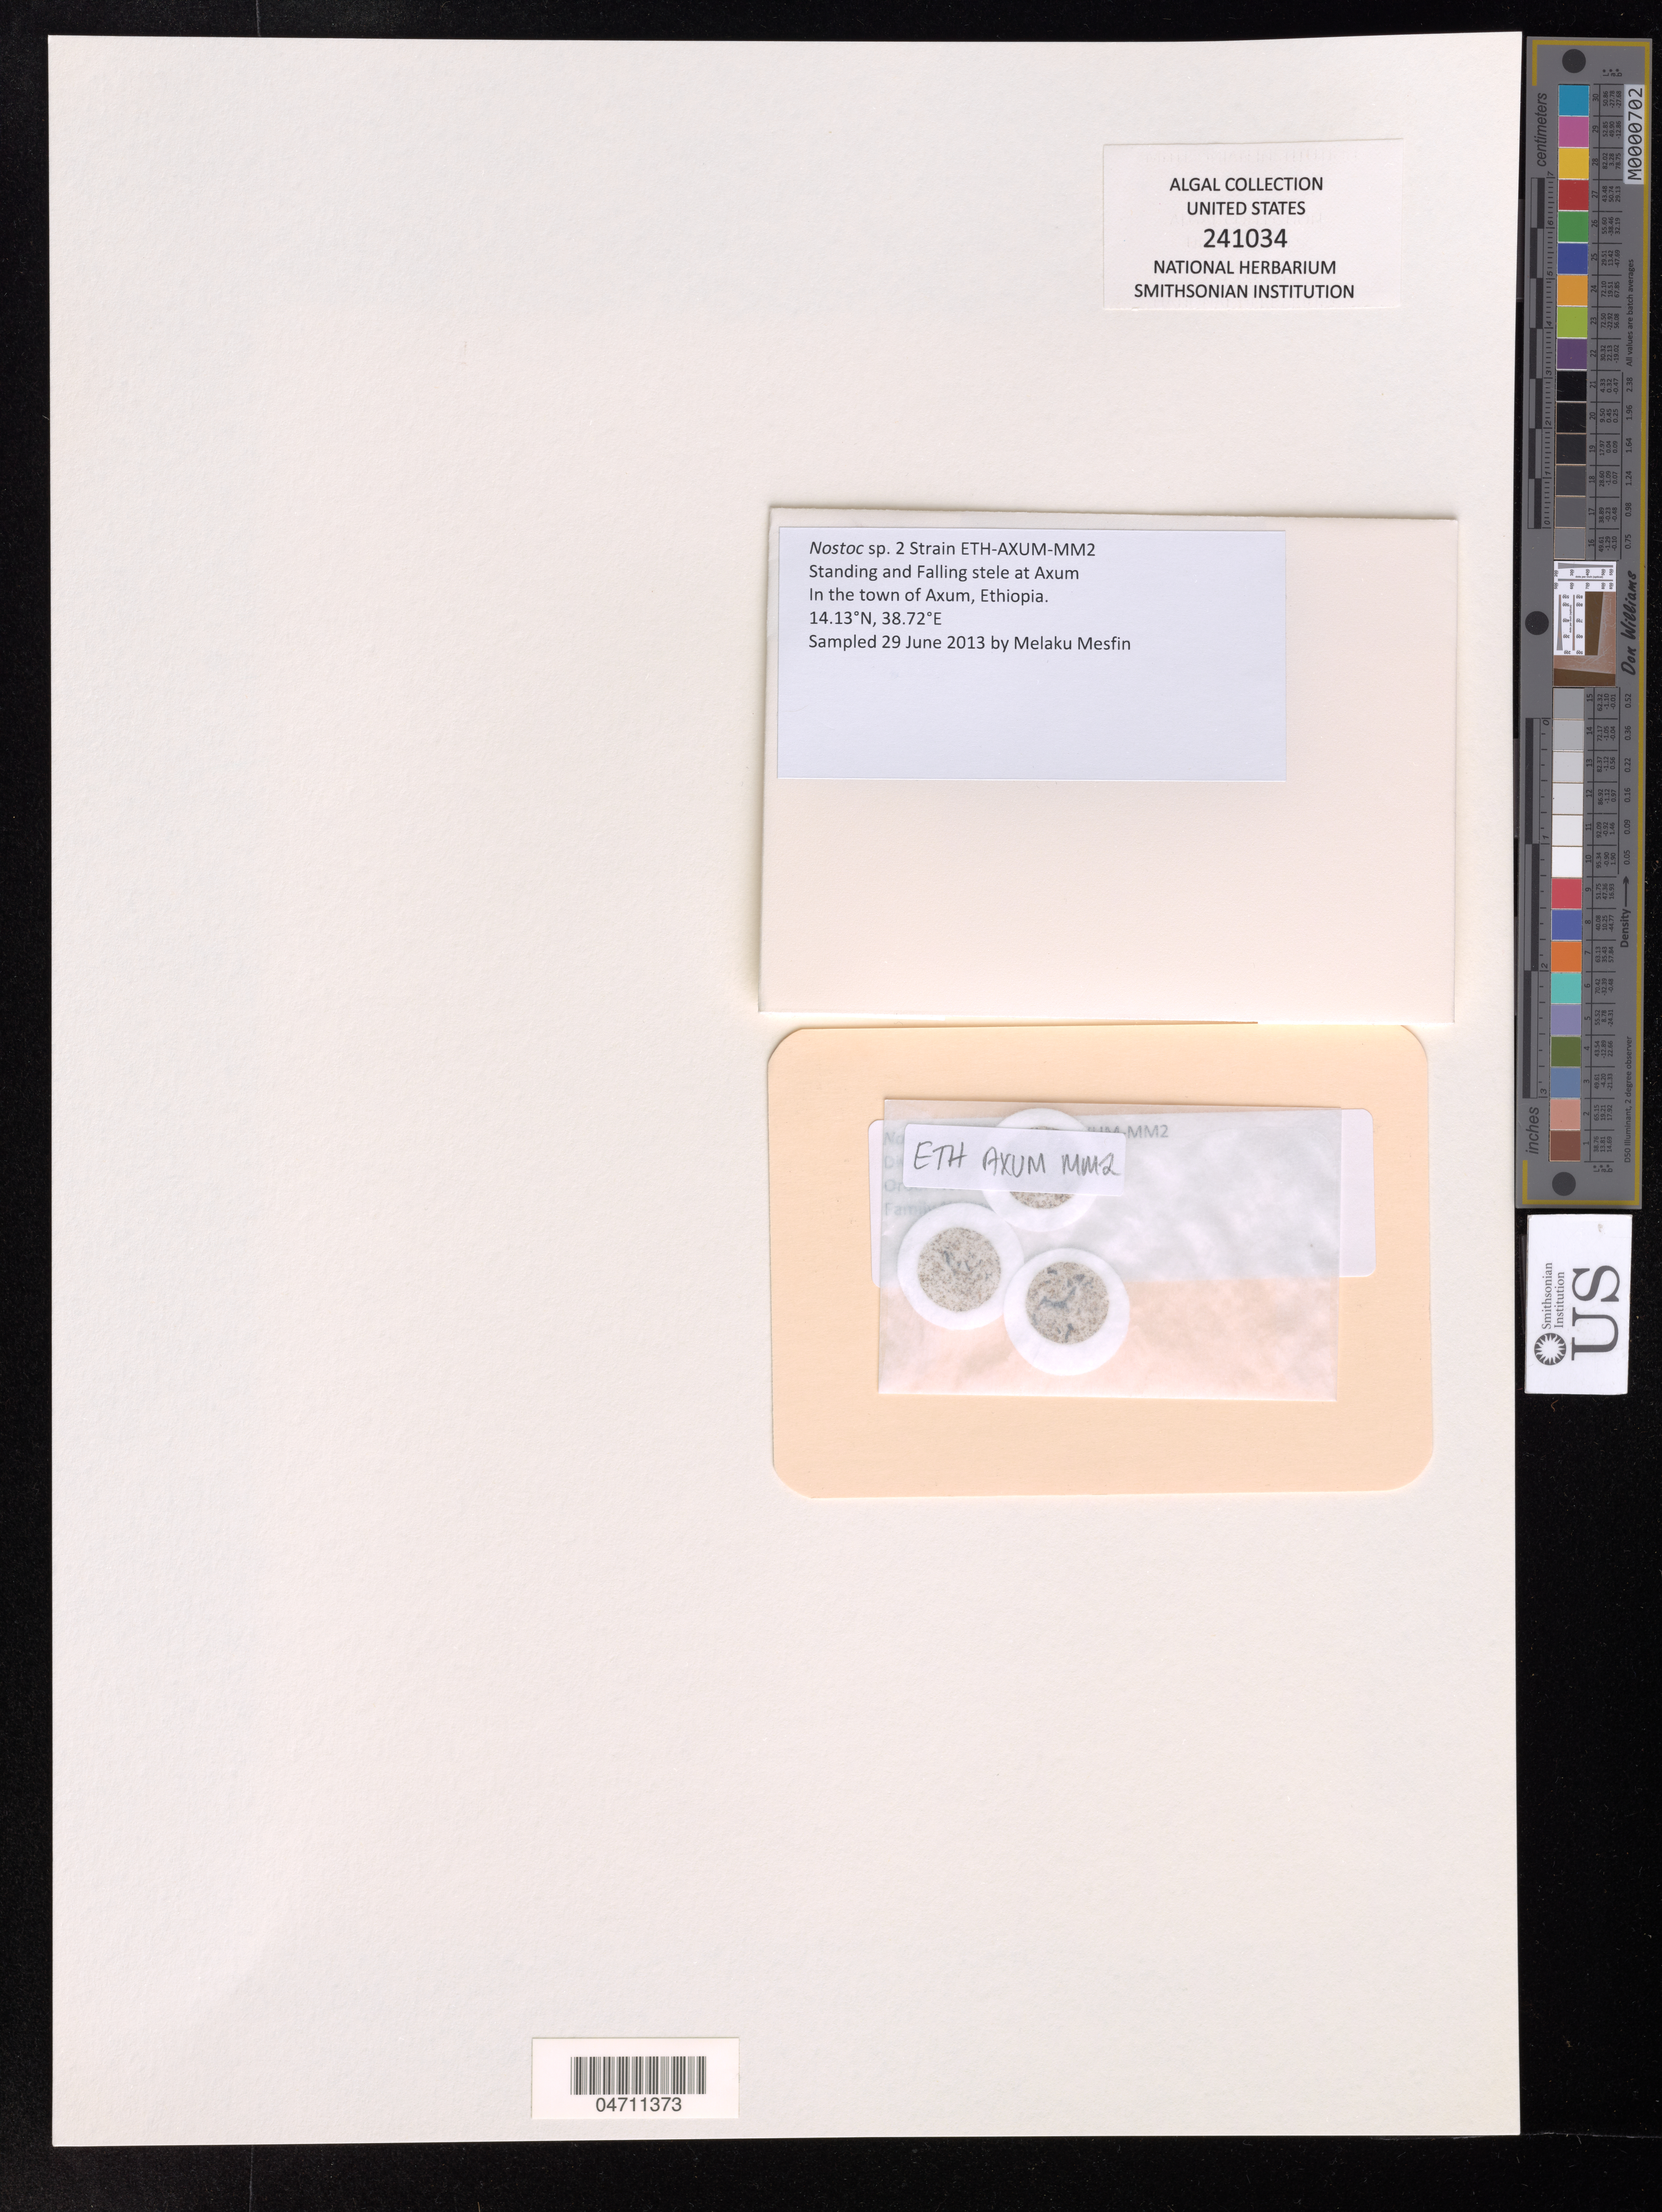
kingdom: Bacteria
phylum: Cyanobacteria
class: Cyanobacteriia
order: Cyanobacteriales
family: Nostocaceae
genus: Nostoc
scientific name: Nostoc sp.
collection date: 2013-06-29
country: Ethiopia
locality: In the town of Axum.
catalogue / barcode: US 241034